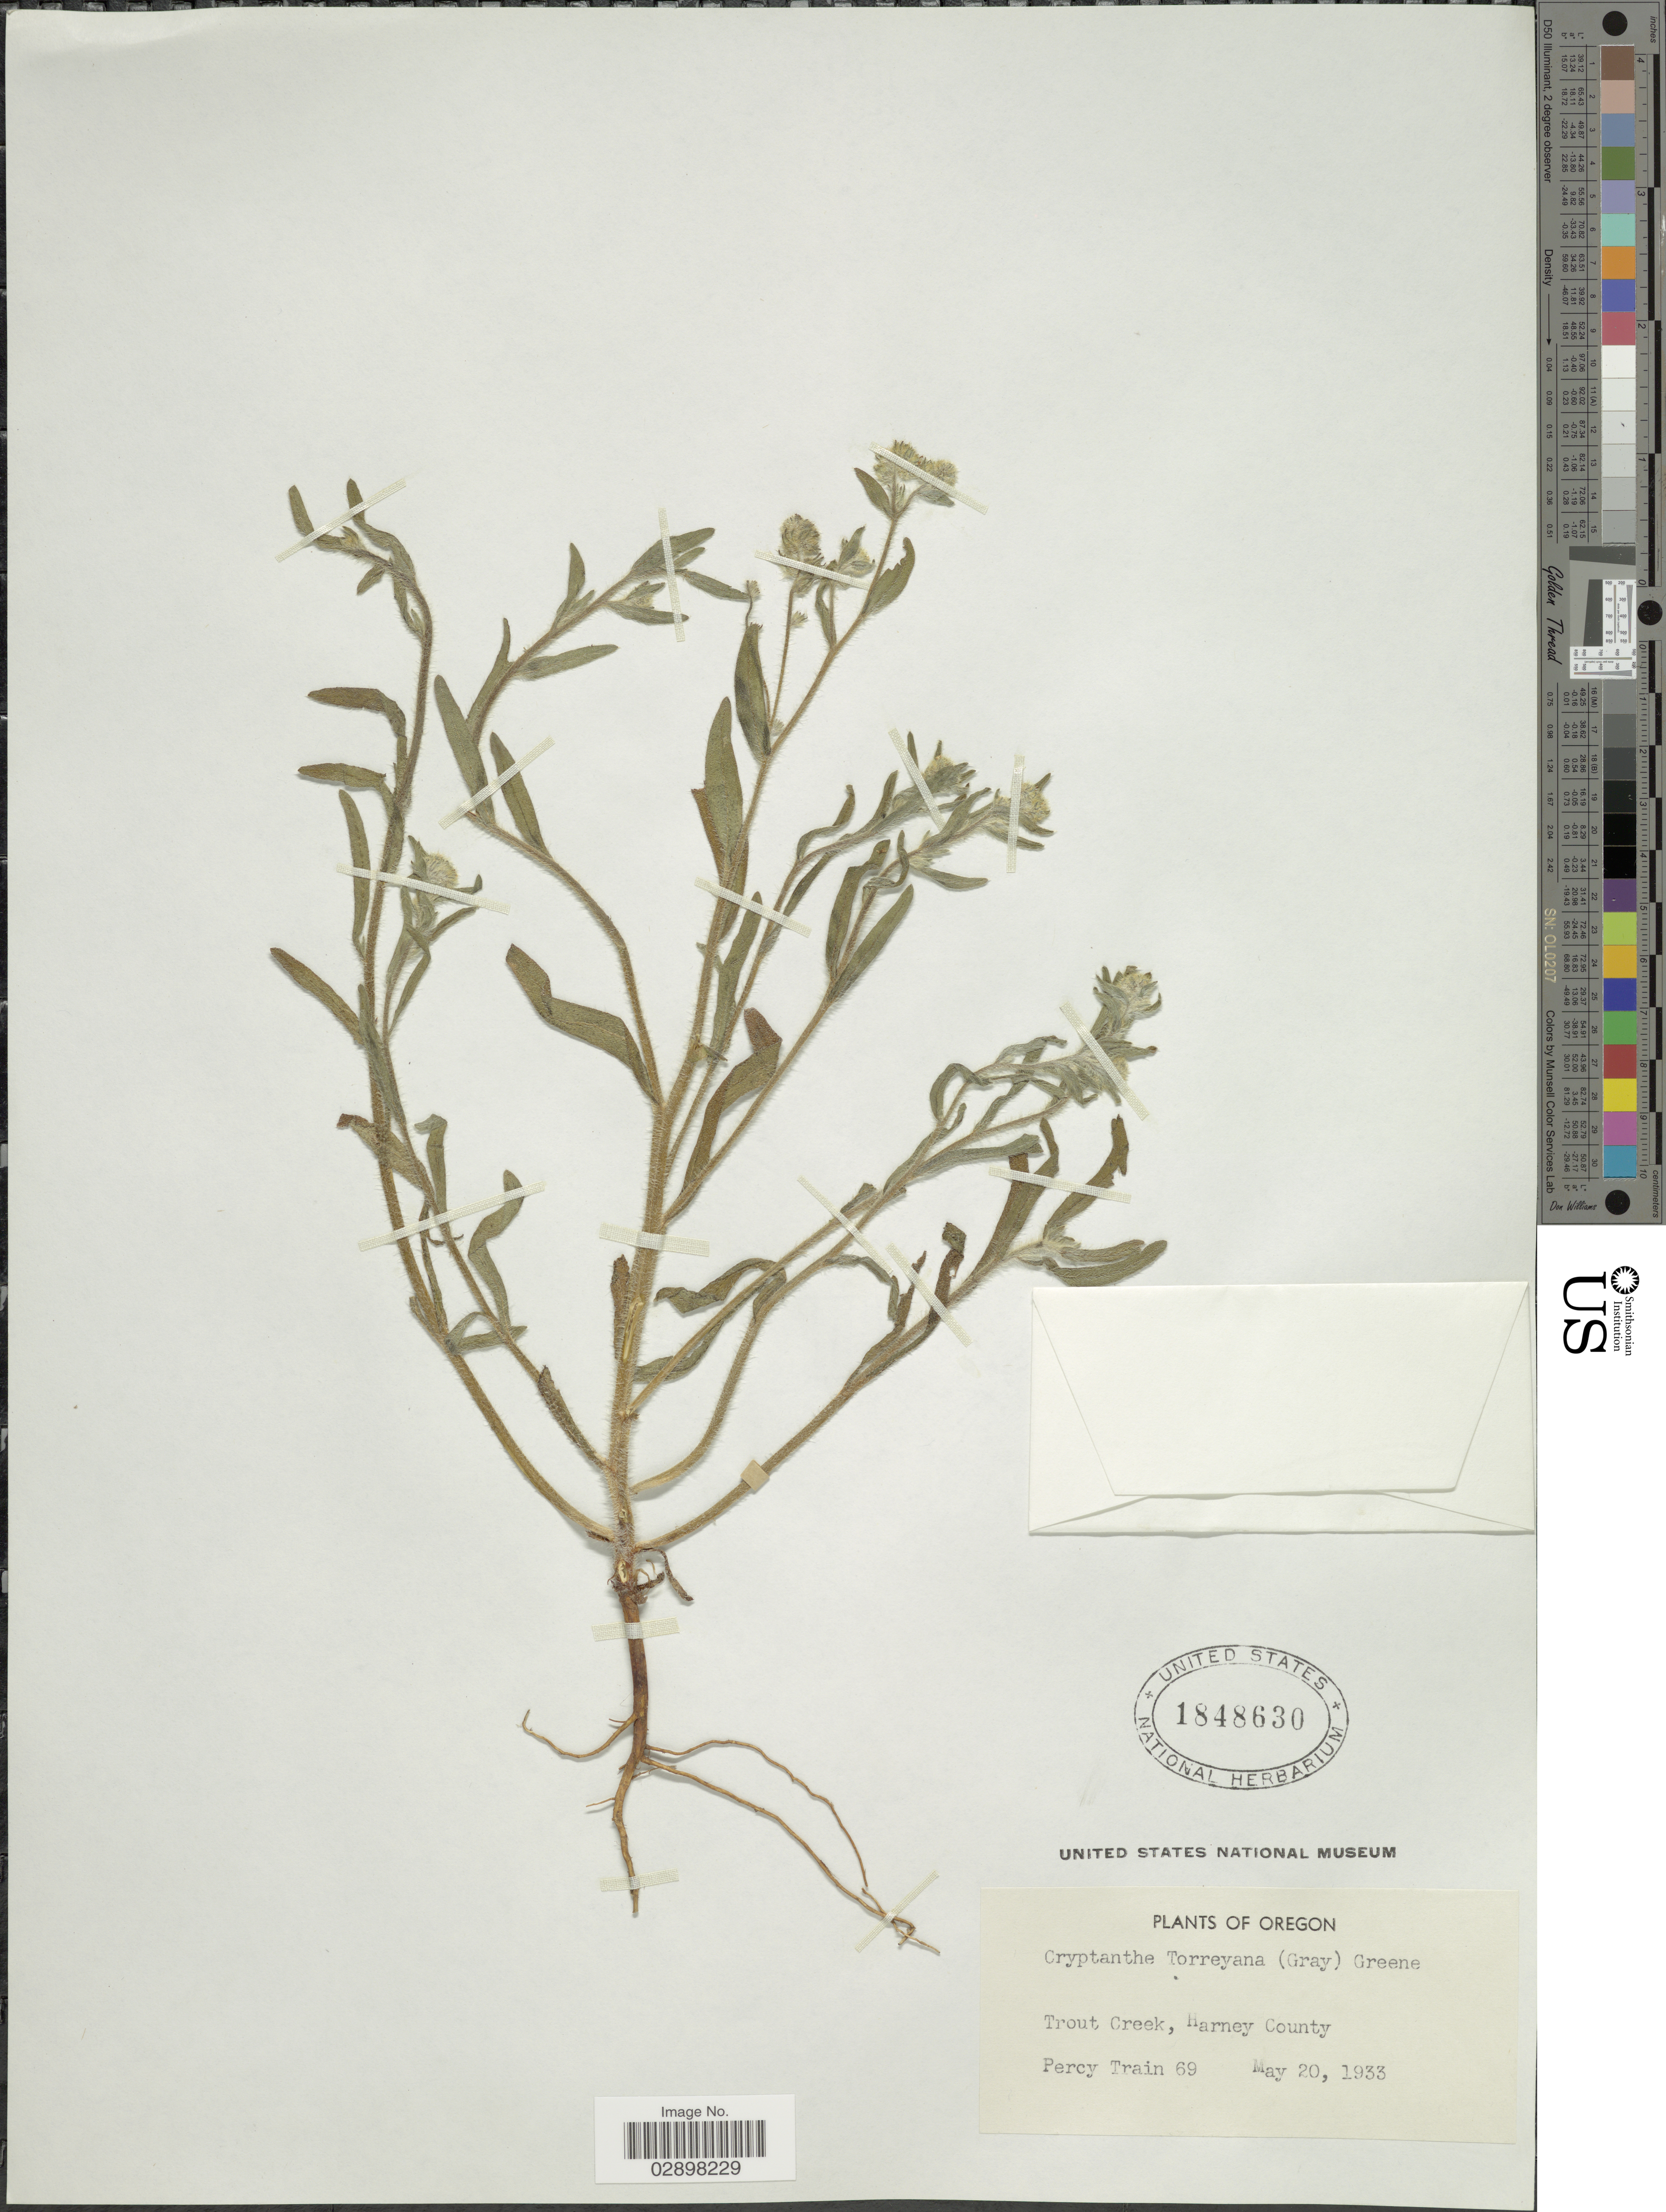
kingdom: Plantae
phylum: Tracheophyta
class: Magnoliopsida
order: Boraginales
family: Boraginaceae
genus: Cryptantha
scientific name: Cryptantha torreyana var. genuina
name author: I.M. Johnst.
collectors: P. Train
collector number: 69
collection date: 1933-05-20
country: United States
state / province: Oregon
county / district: Harney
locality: Trout Creek, Harney County.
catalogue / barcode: US 1848630